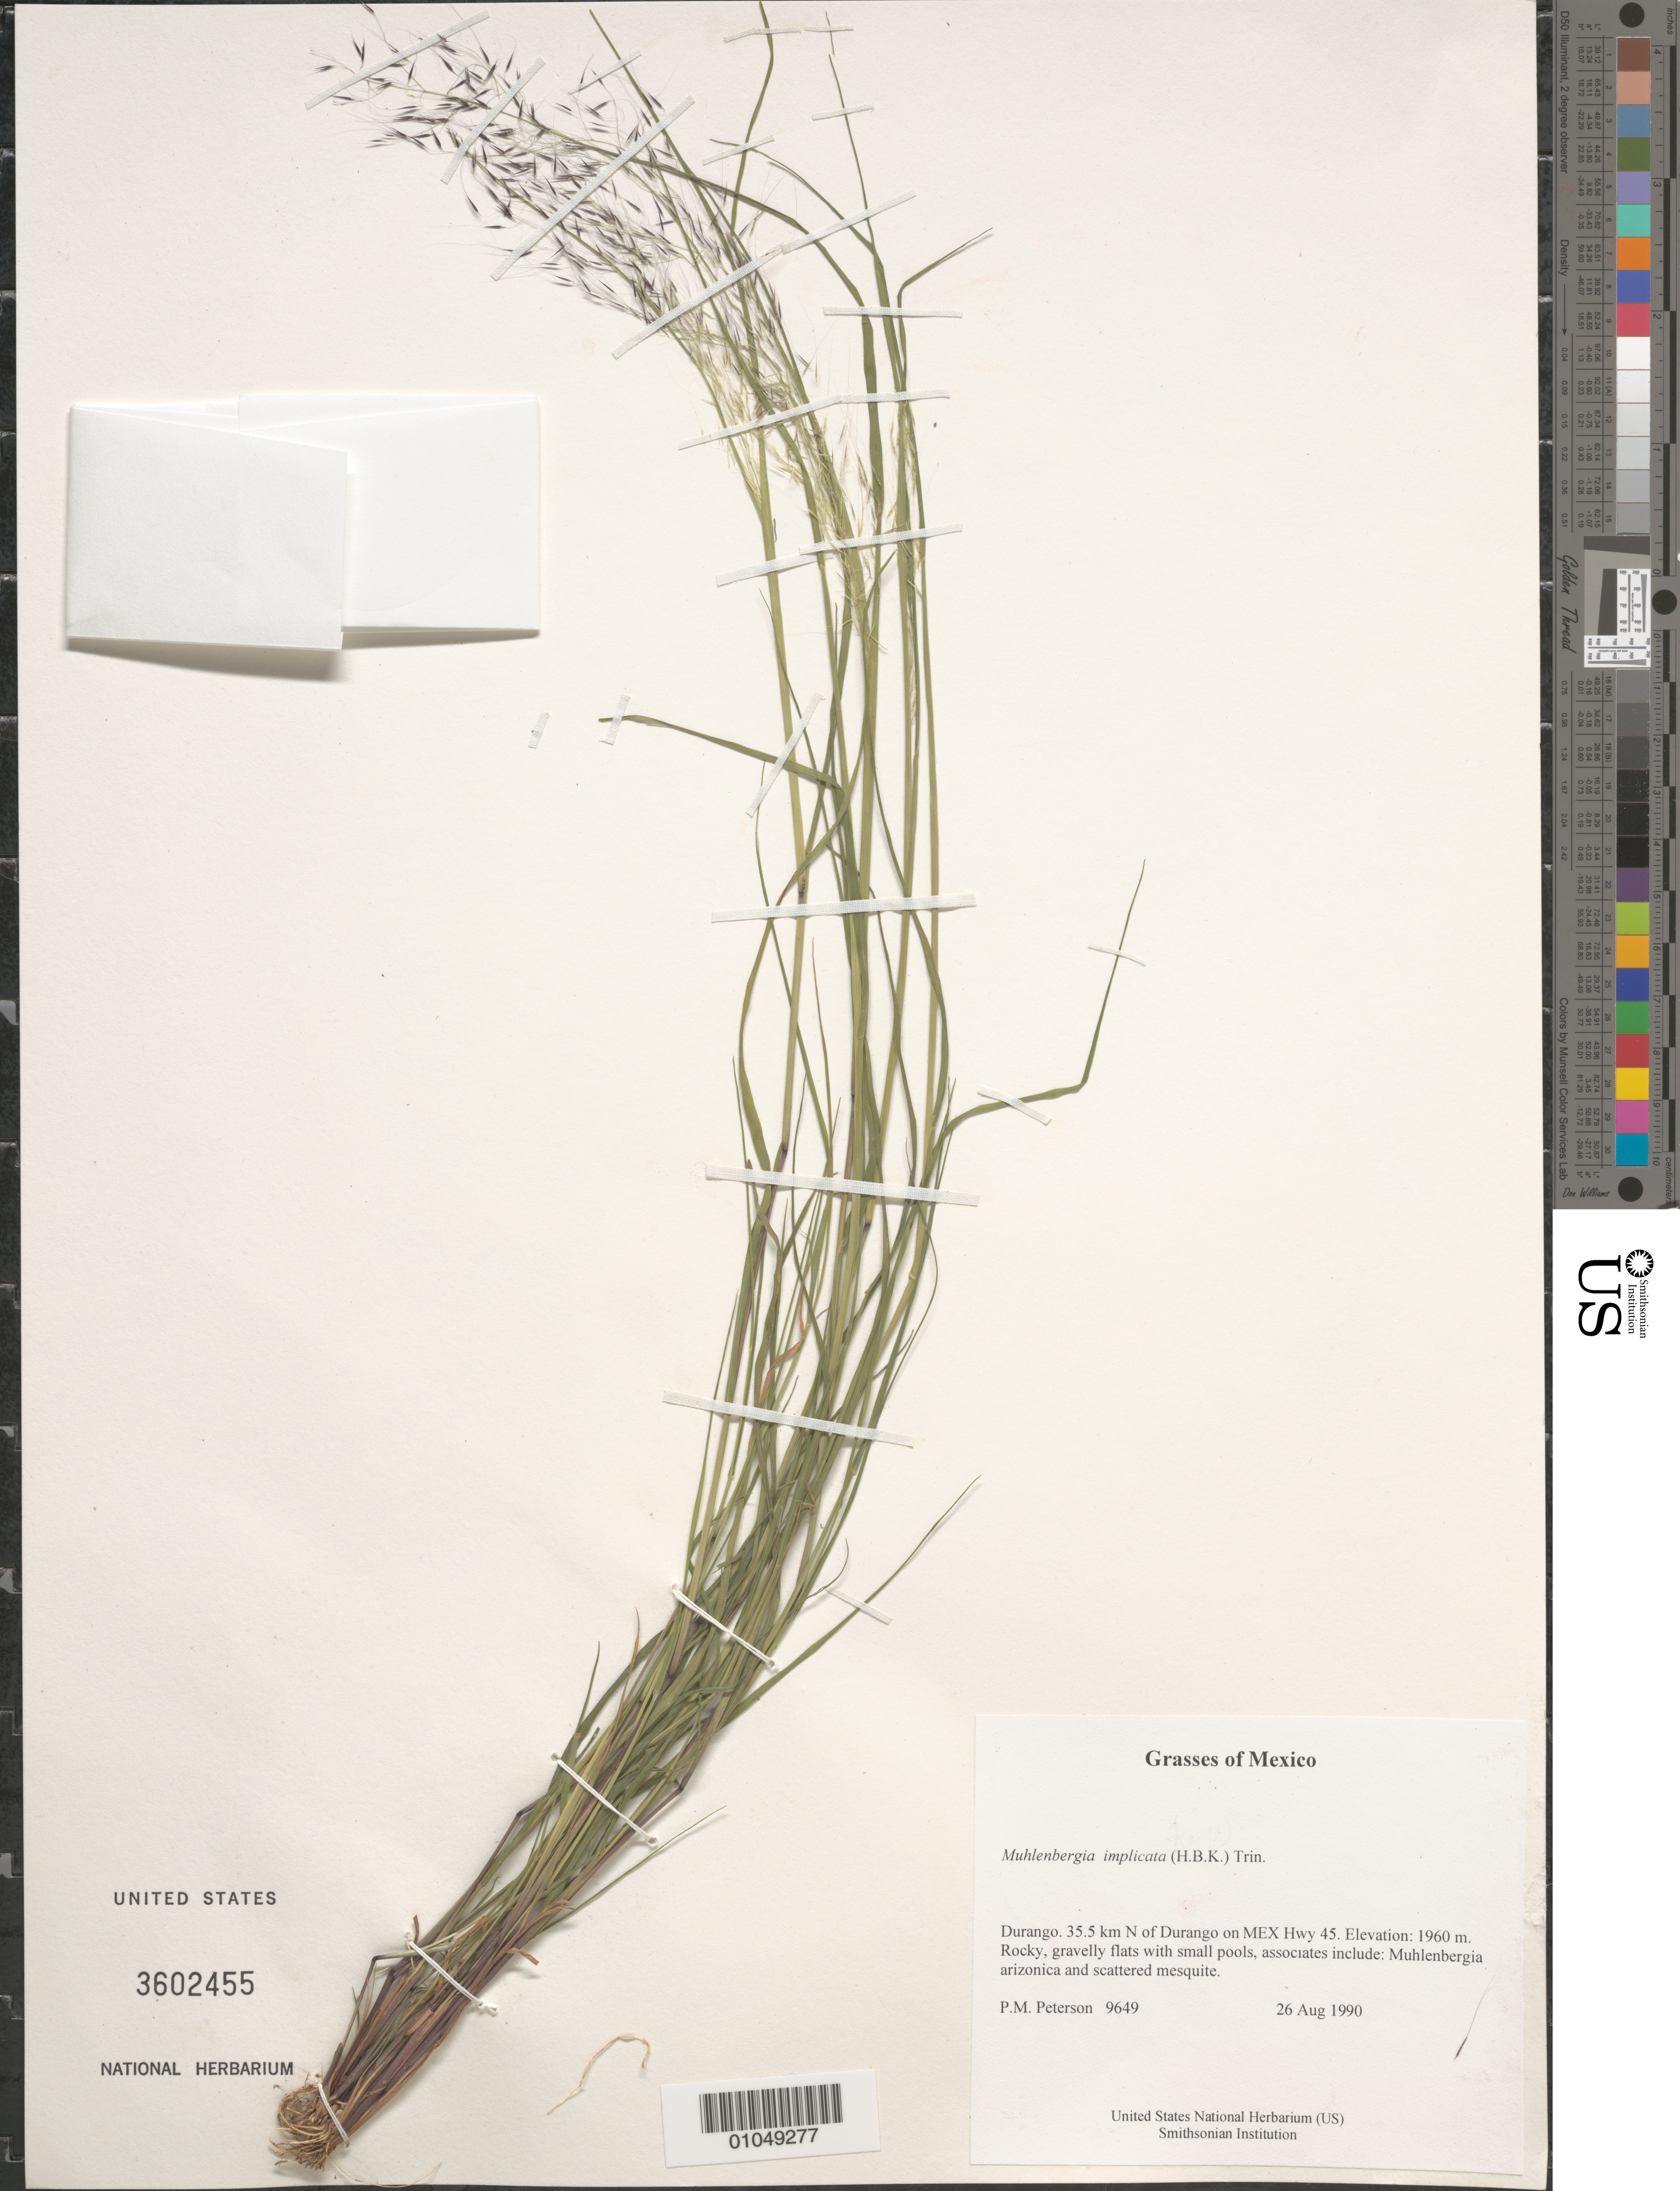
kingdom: Plantae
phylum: Tracheophyta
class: Liliopsida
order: Poales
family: Poaceae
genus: Muhlenbergia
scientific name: Muhlenbergia implicata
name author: (Kunth) Trin.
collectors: P. M. Peterson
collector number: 09649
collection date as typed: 26 Aug 1990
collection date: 1990-08-26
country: Mexico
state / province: Durango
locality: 35.5 km N of Durango on MEX Hwy 45.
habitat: Rocky, gravelly flats with small pools, associates include: Muhlenbergia arizonica and scattered mesquite.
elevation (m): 1960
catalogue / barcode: US 3602455